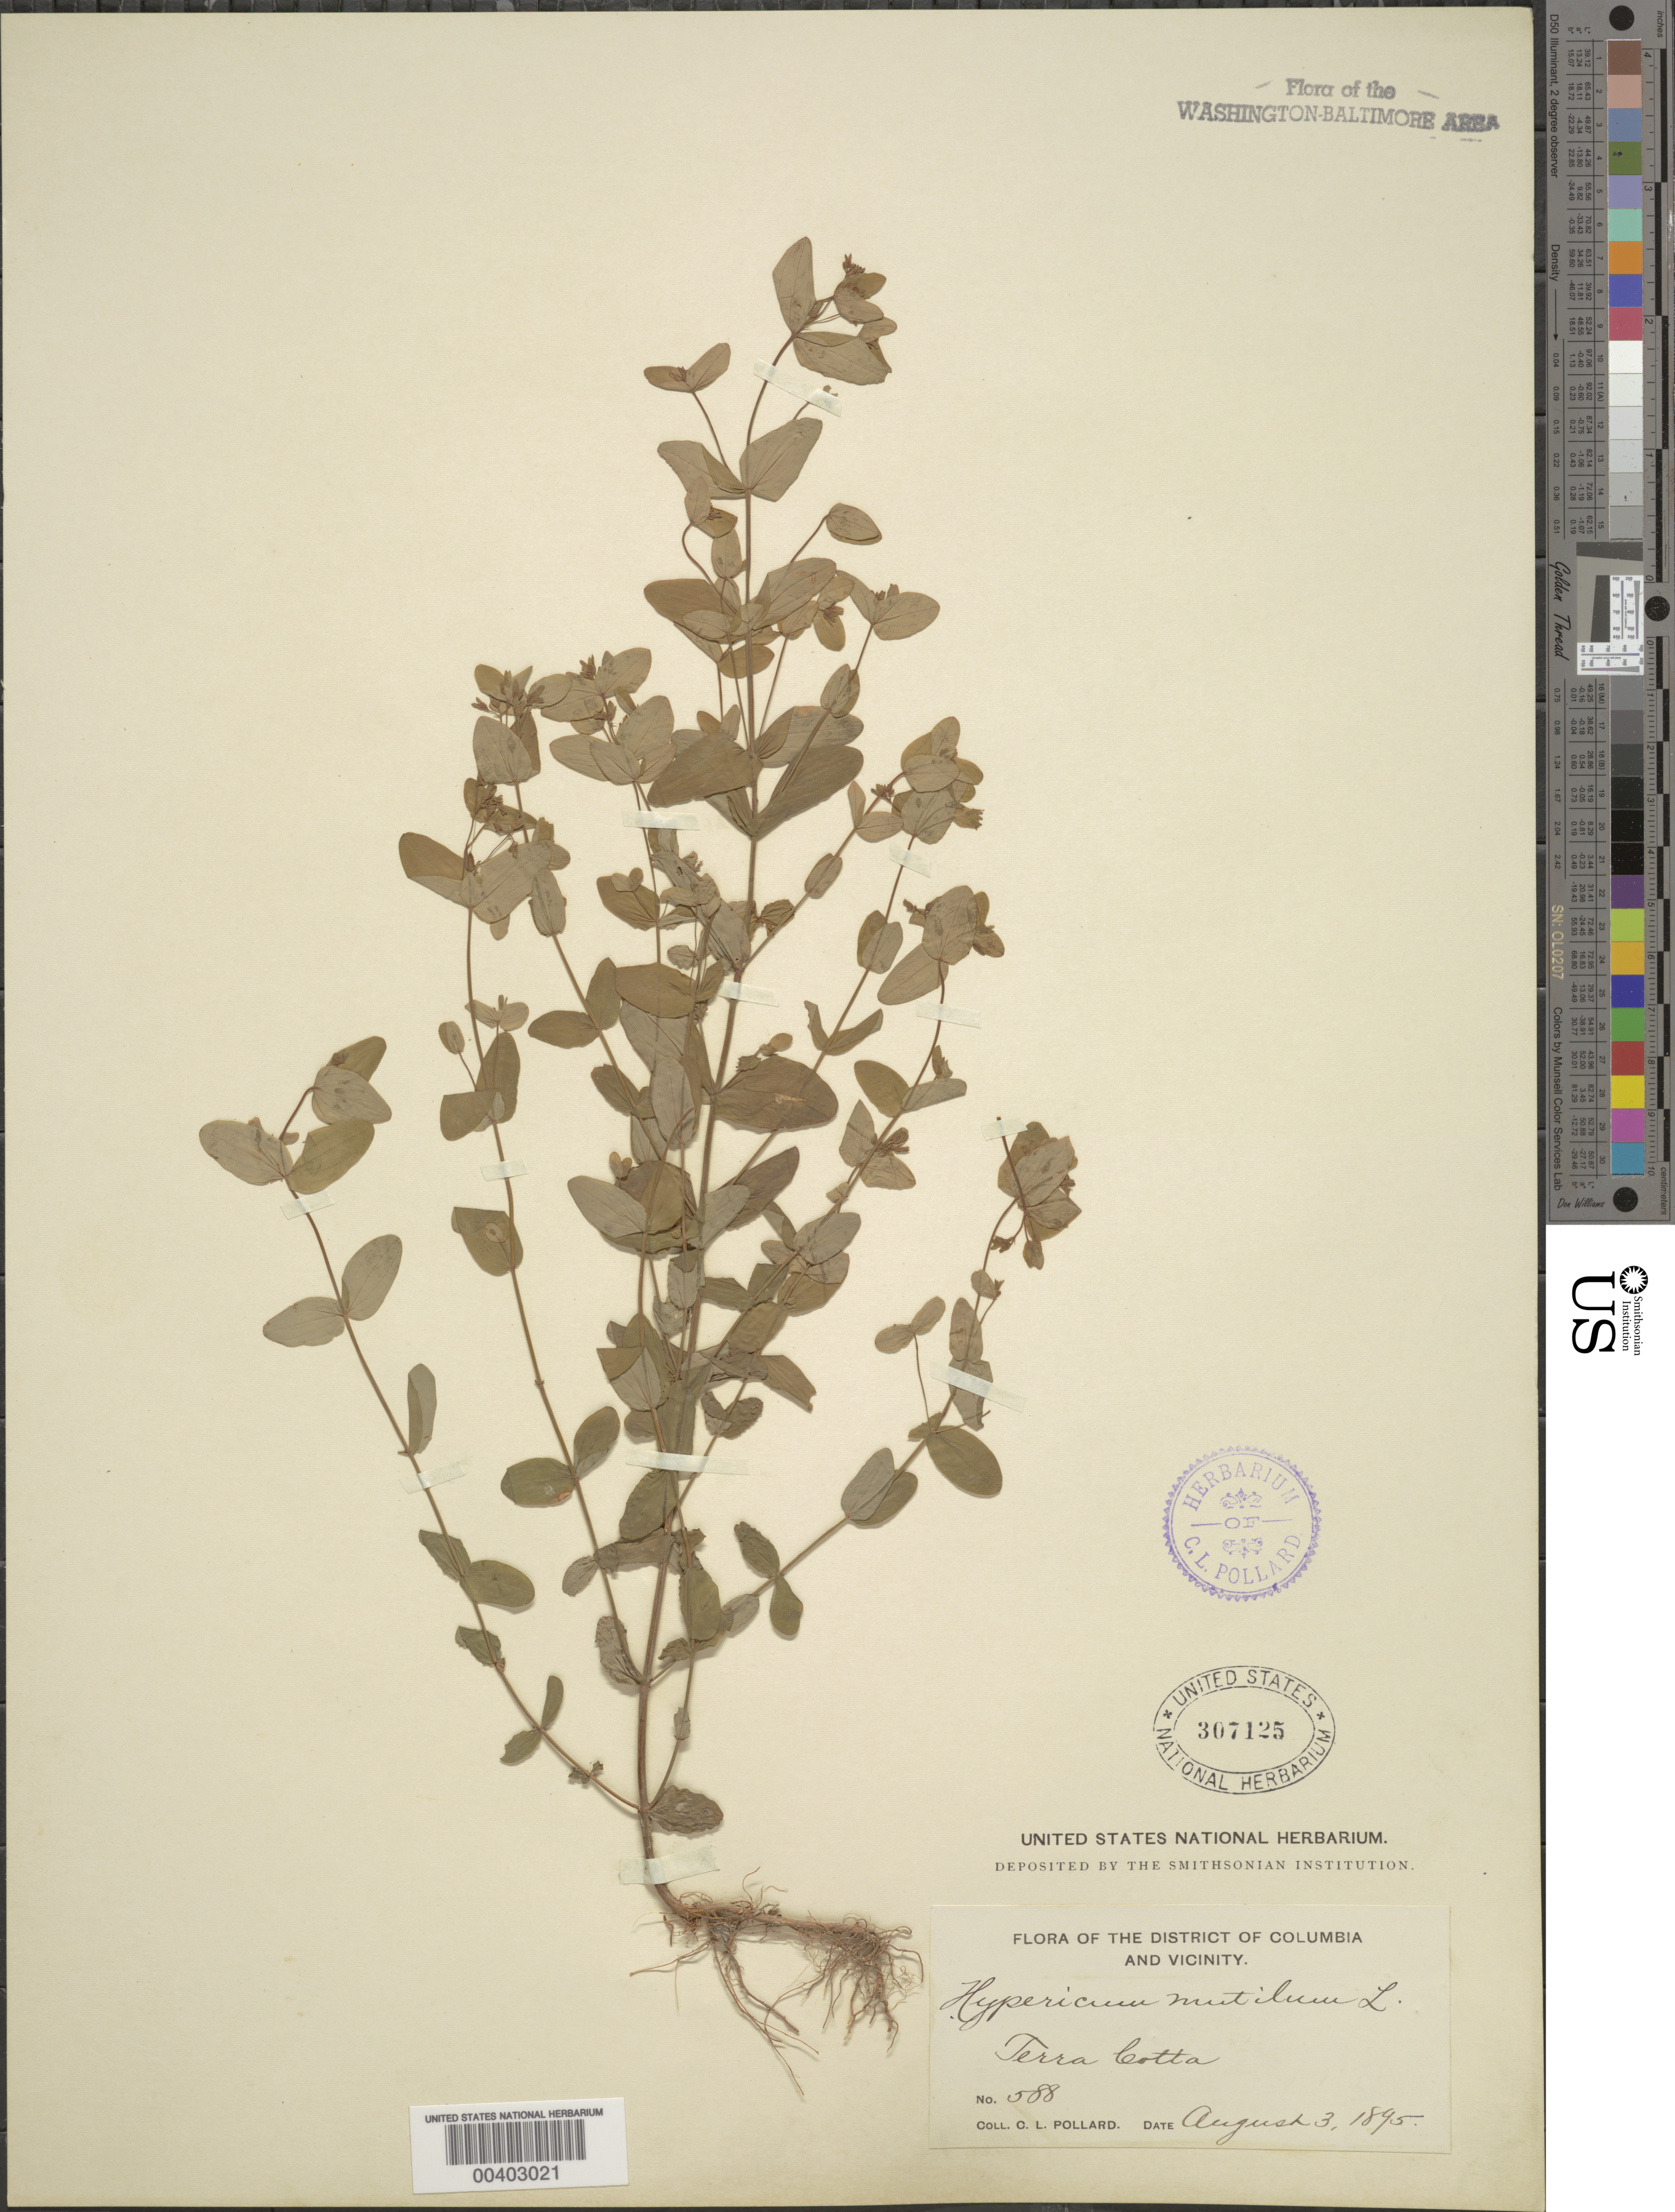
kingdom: Plantae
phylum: Tracheophyta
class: Magnoliopsida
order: Malpighiales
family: Hypericaceae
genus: Hypericum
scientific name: Hypericum mutilum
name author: L.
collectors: C. L. Pollard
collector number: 588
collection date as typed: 03 Aug 1895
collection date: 1895-08-03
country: United States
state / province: District of Columbia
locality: Terra Cotta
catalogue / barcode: US 307125